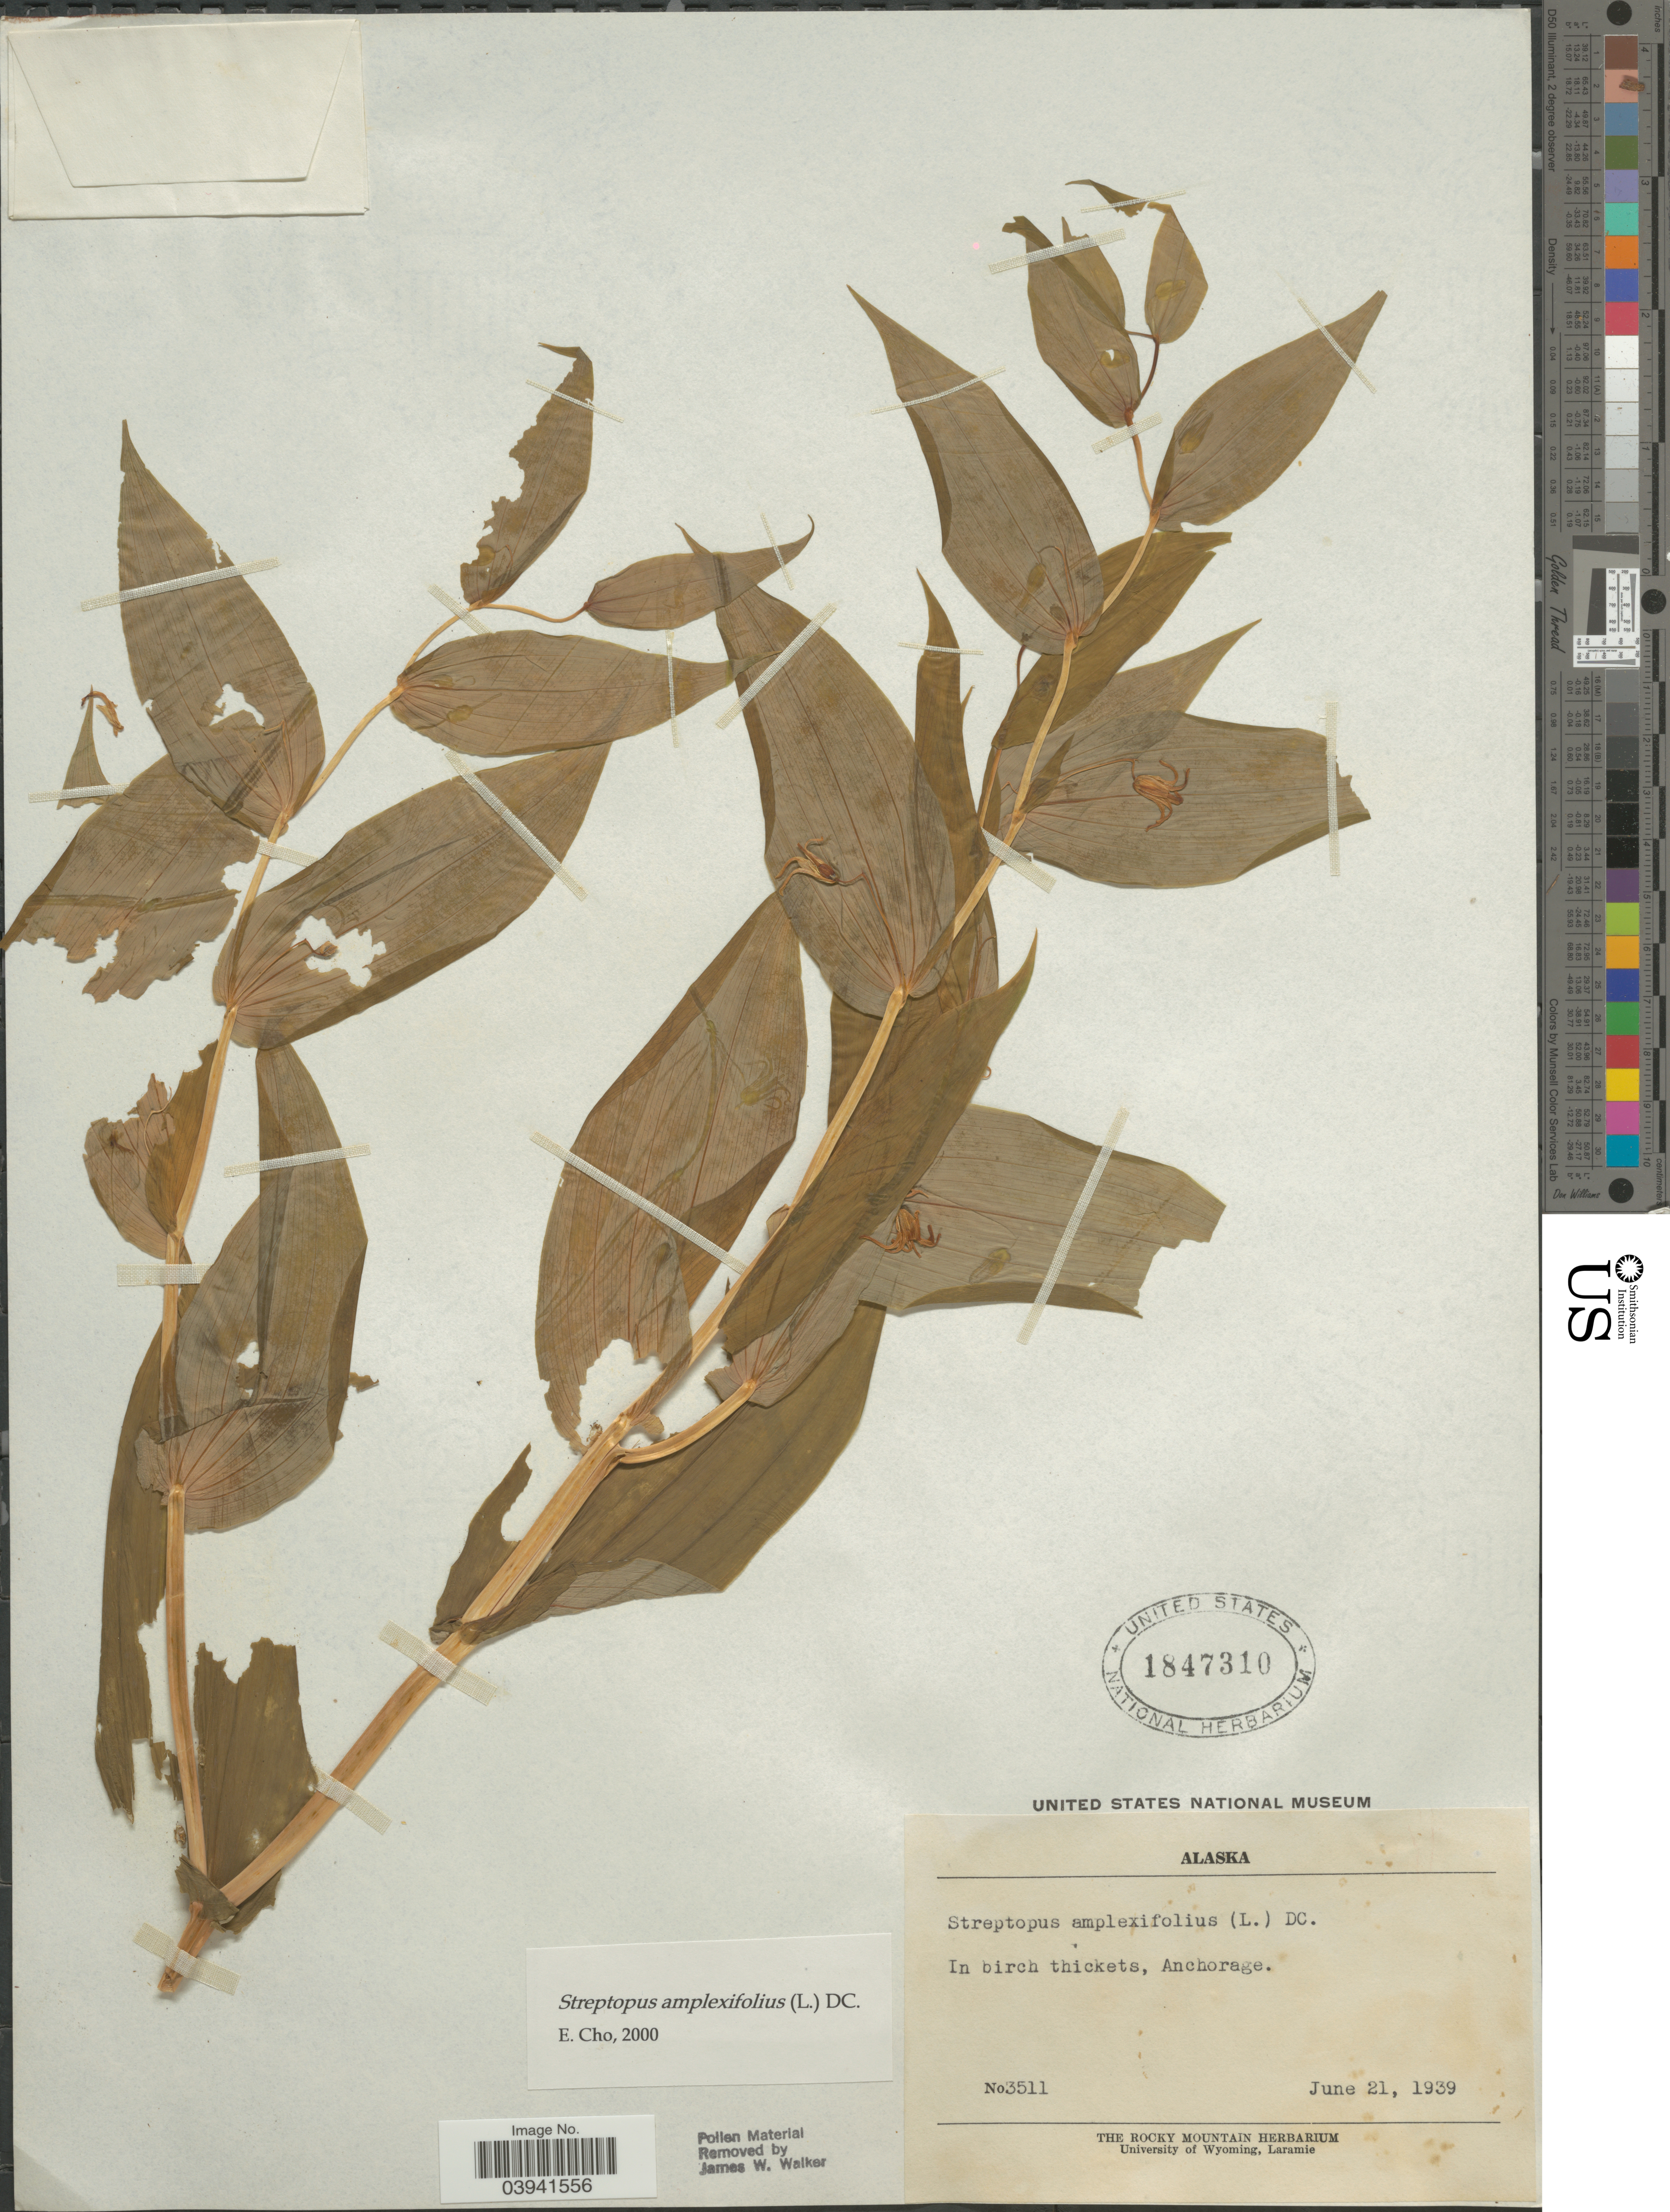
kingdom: Plantae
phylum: Tracheophyta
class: Liliopsida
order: Liliales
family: Liliaceae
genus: Streptopus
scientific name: Streptopus amplexifolius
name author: (L.) DC.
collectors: ex herb. The Rocky Mountain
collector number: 3511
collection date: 1939-06-21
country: United States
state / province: Alaska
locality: In birch thickets, Anchorage.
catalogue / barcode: US 1847310